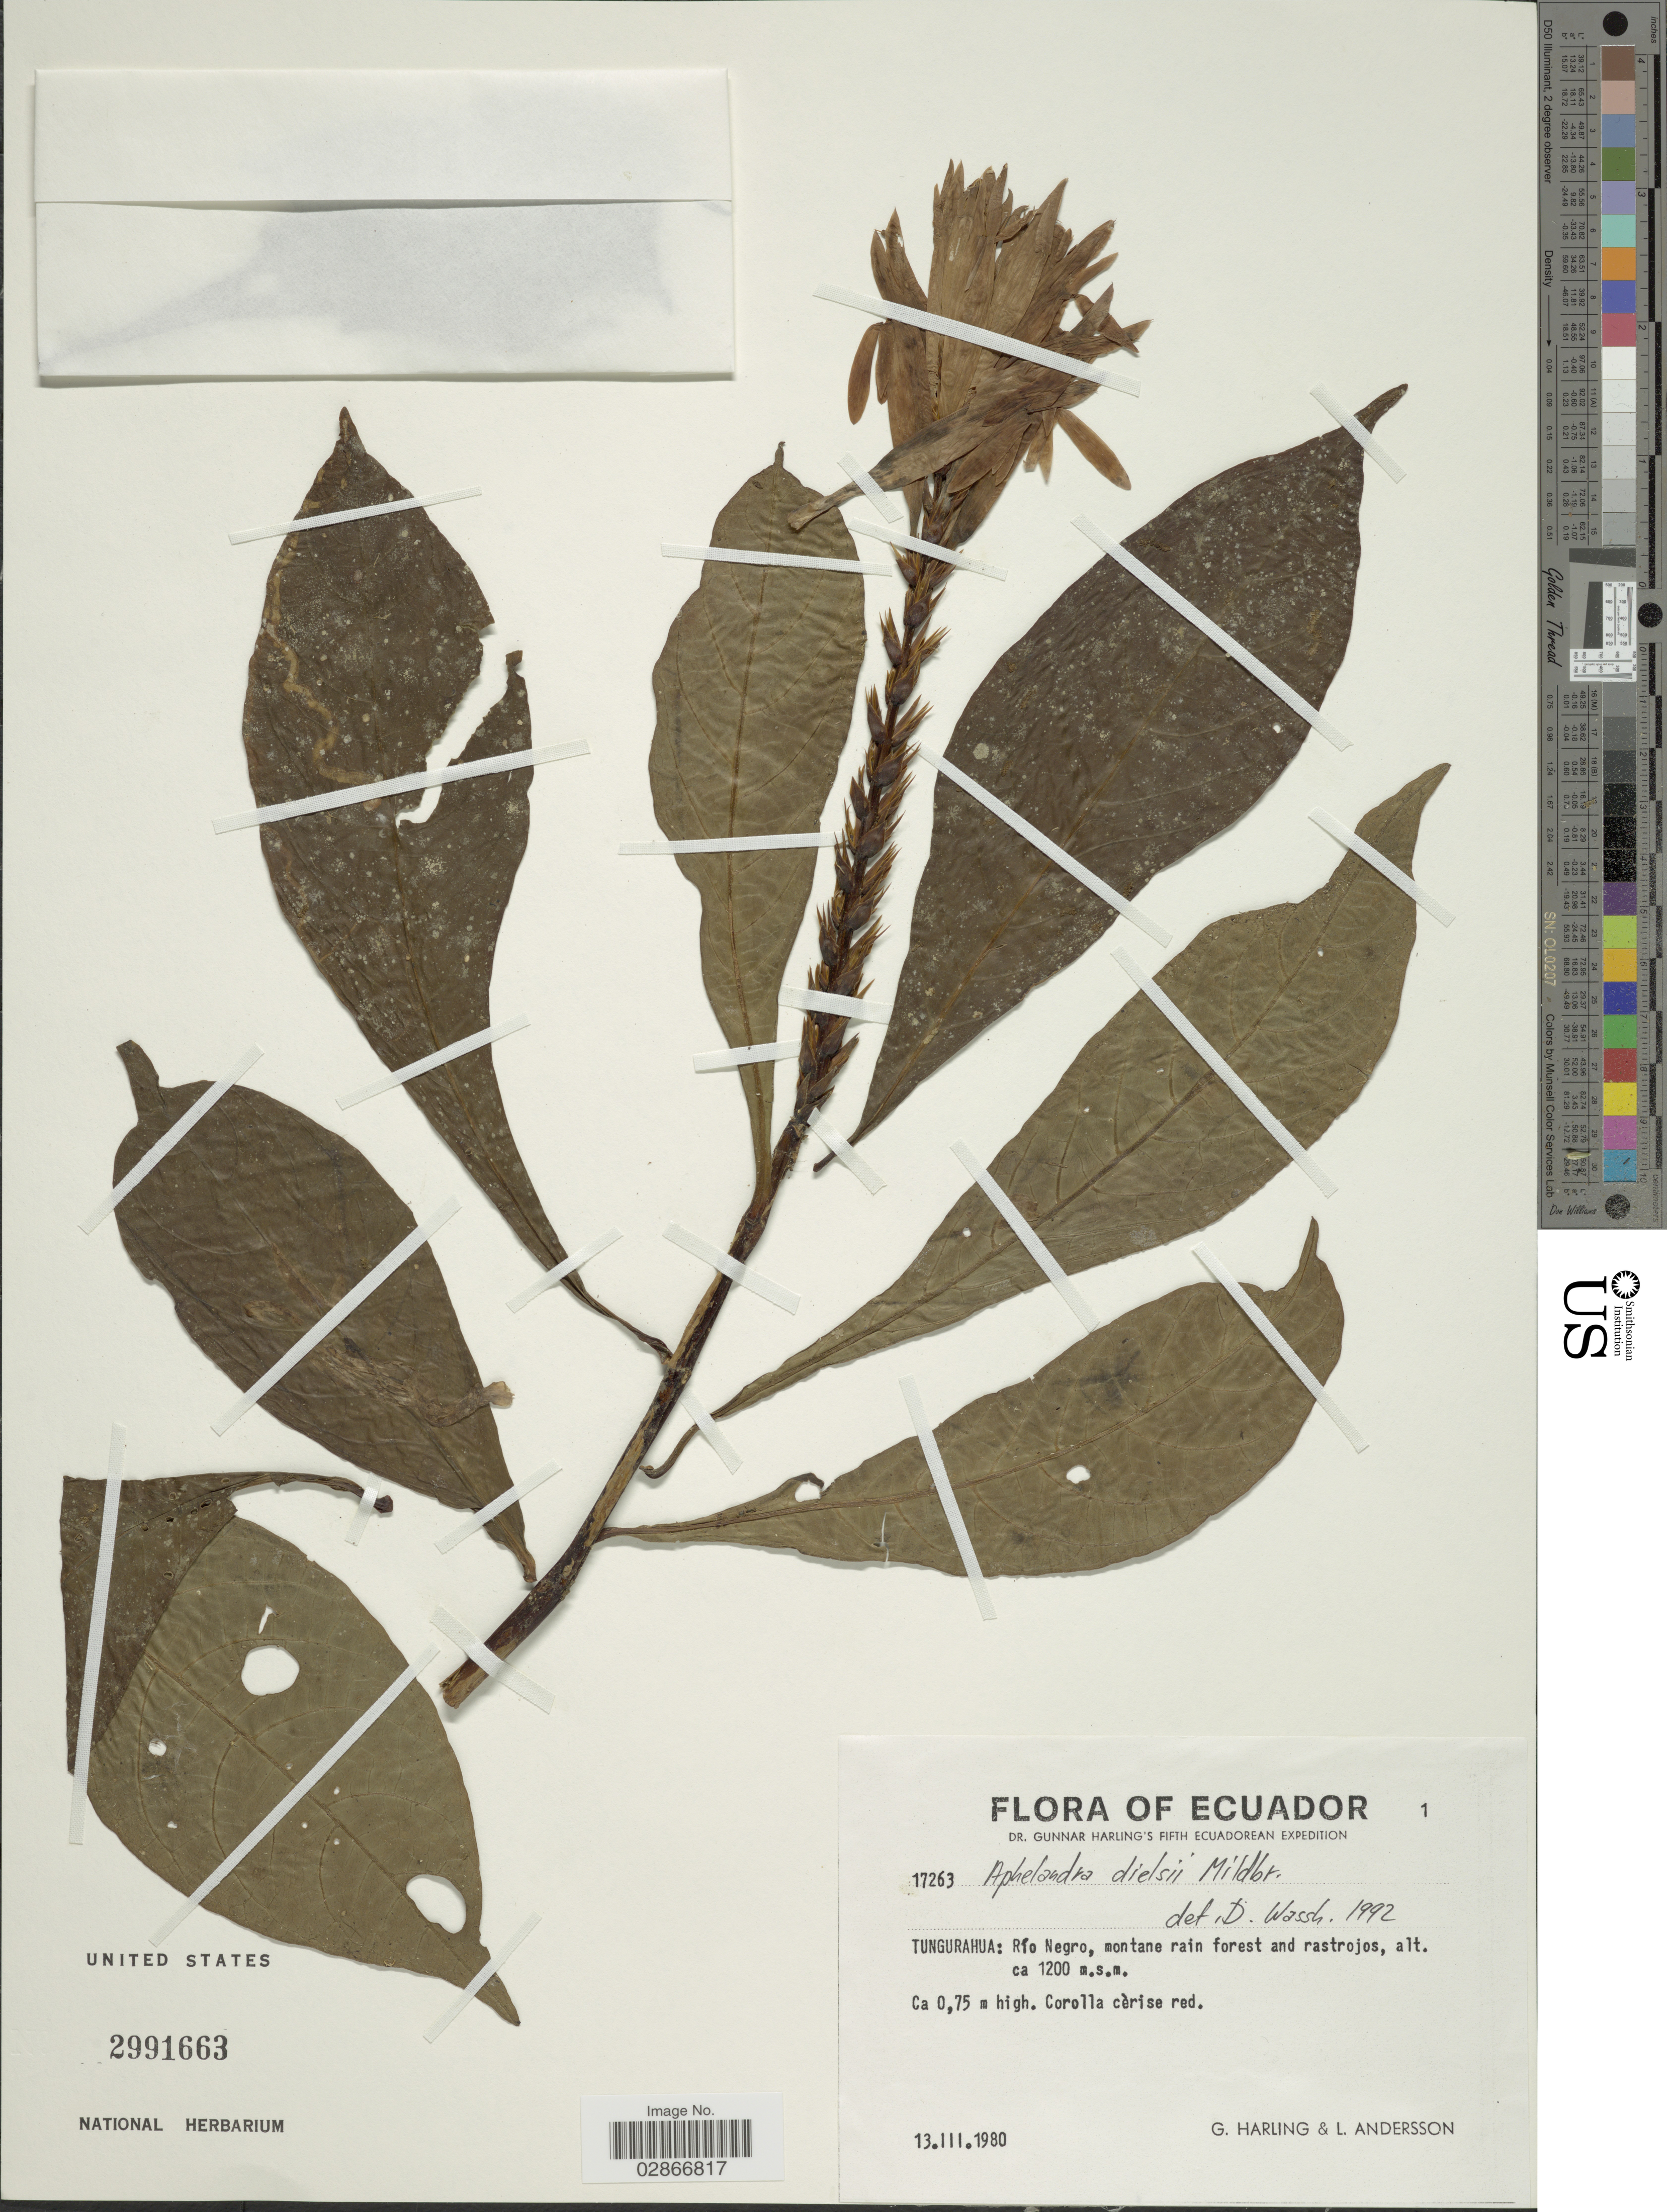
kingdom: Plantae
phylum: Tracheophyta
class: Magnoliopsida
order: Lamiales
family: Acanthaceae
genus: Aphelandra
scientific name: Aphelandra dielsii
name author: Mildbr.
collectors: G. Harling & L. Andersson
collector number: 17263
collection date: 1980-03-13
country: Ecuador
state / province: Tungurahua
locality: Río Negro.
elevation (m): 1200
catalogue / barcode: US 2991663